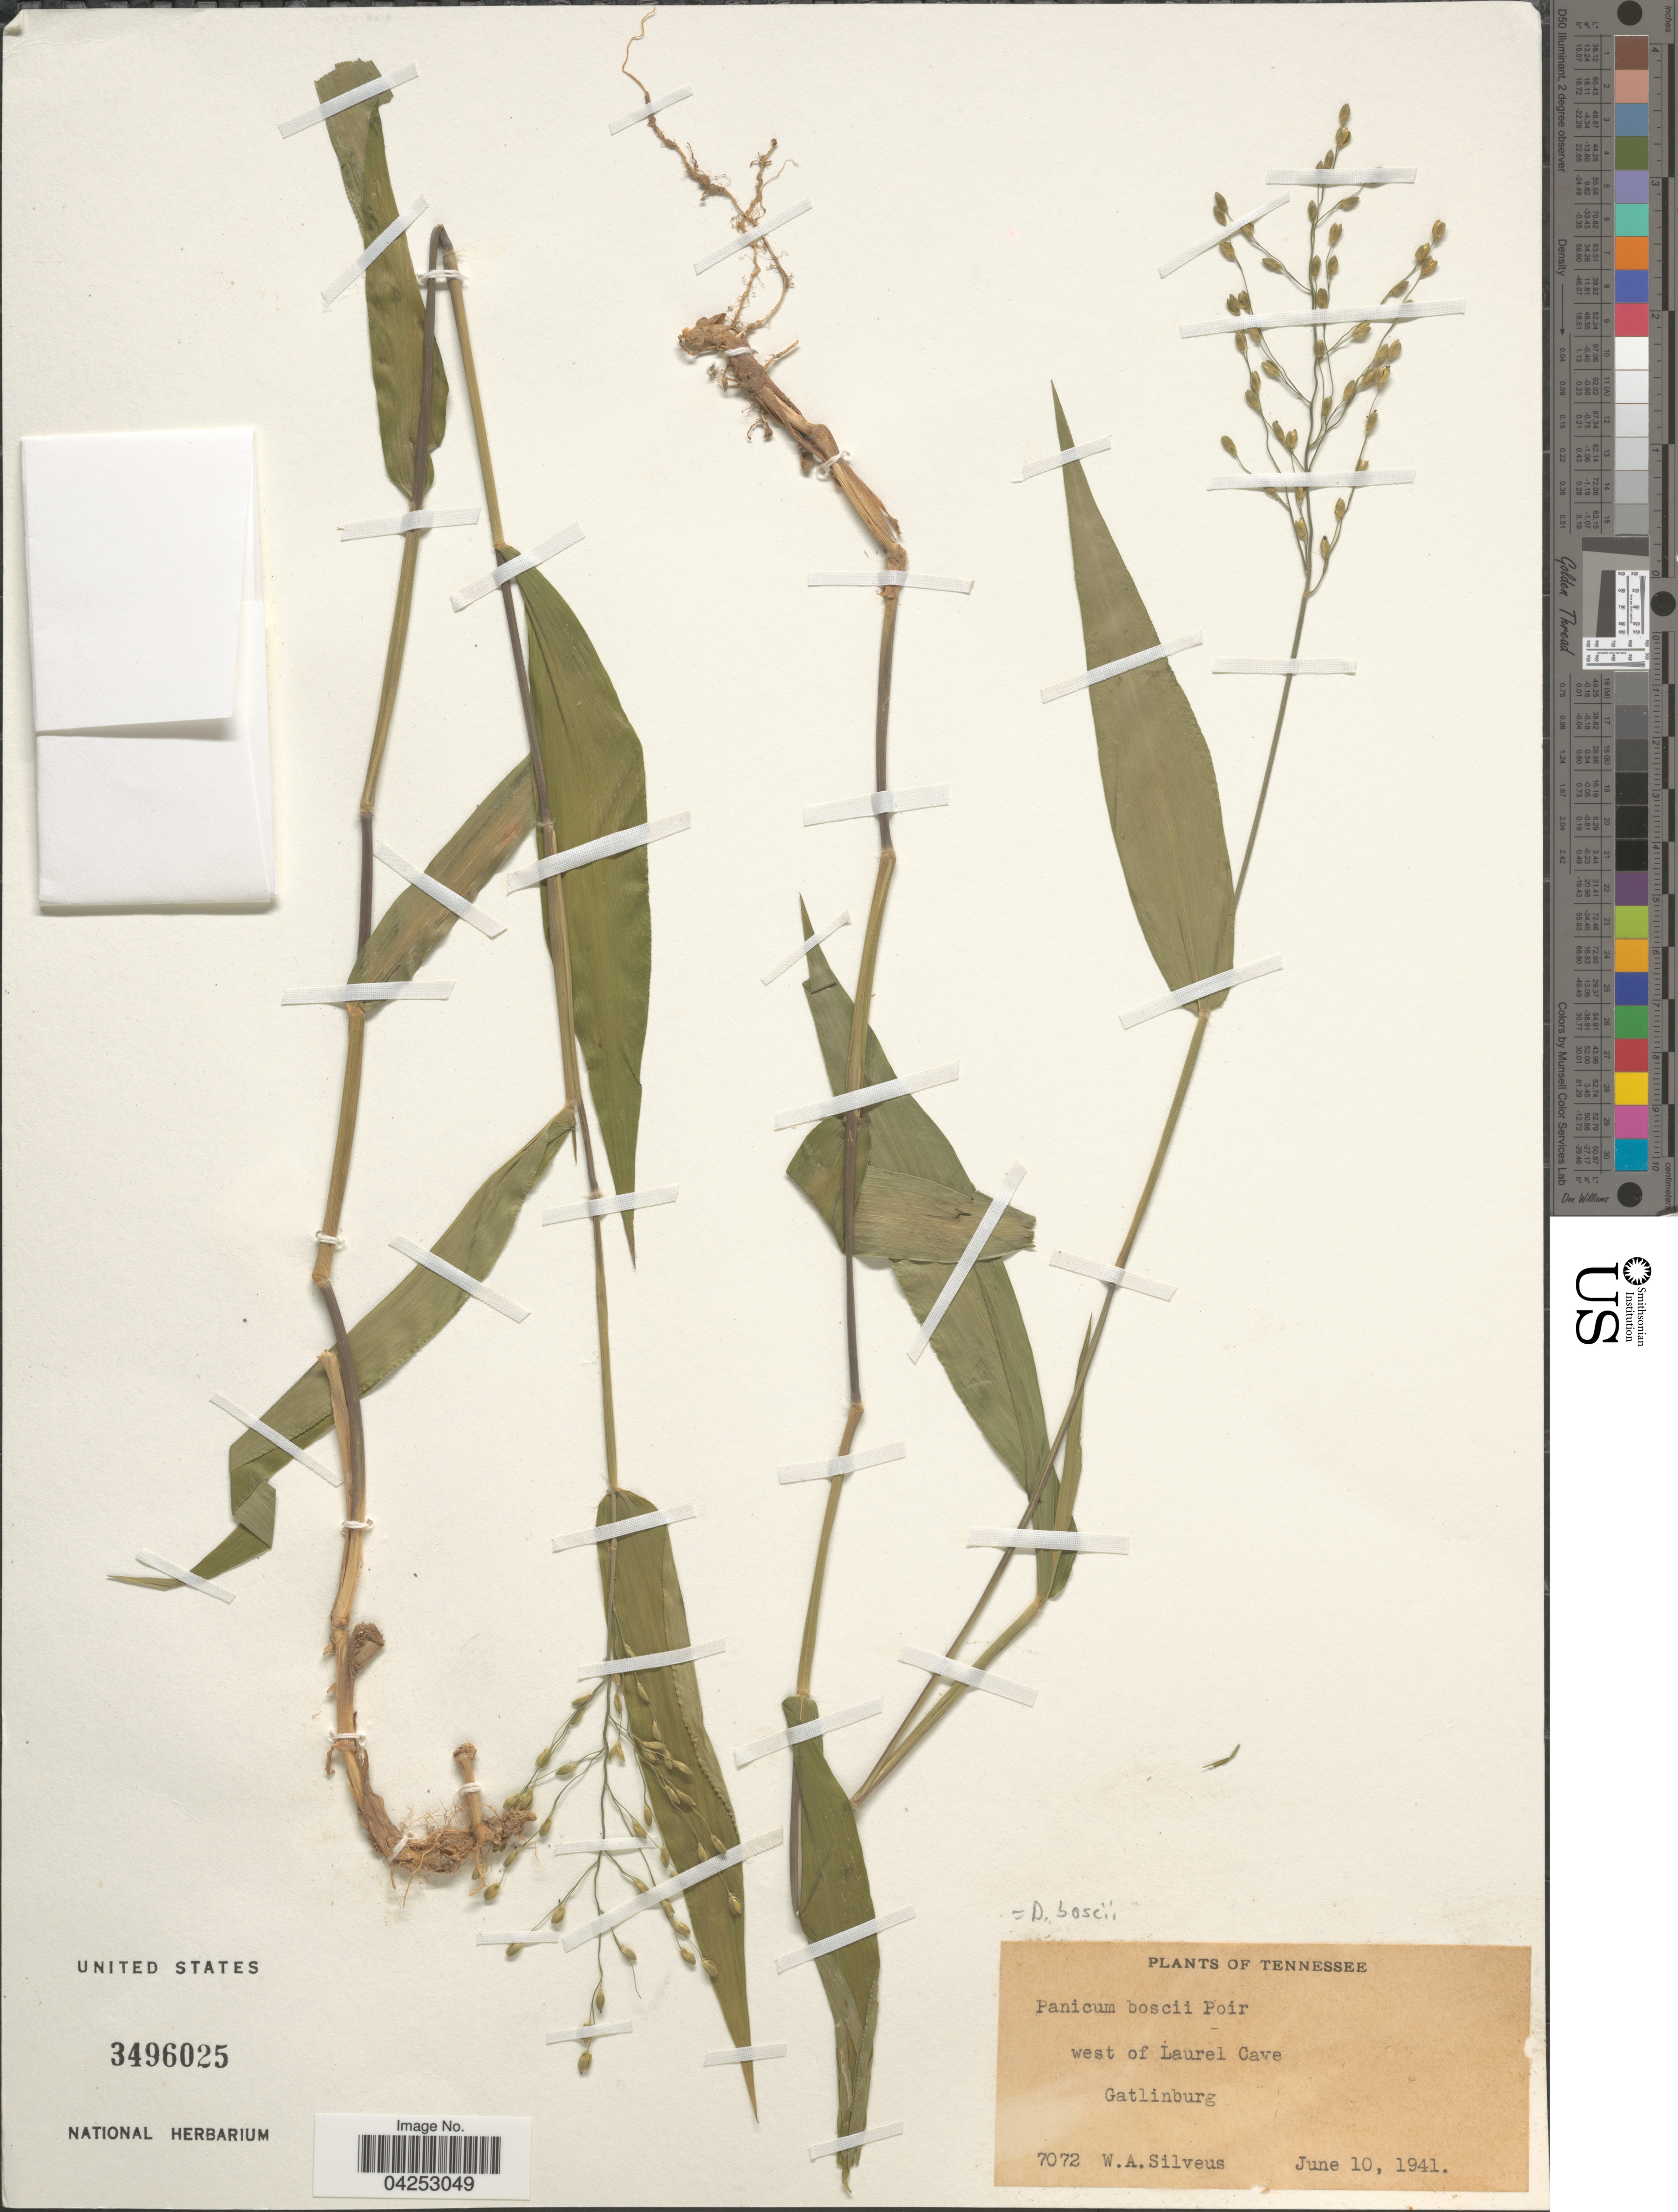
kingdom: Plantae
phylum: Tracheophyta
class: Liliopsida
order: Poales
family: Poaceae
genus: Dichanthelium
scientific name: Dichanthelium boscii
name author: (Poir.) Gould & C.A. Clark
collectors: W. Silveus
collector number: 7072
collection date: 1941-06-10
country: United States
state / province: Tennessee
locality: West of Laurel Cave, Gatlinburg.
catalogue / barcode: US 3496025